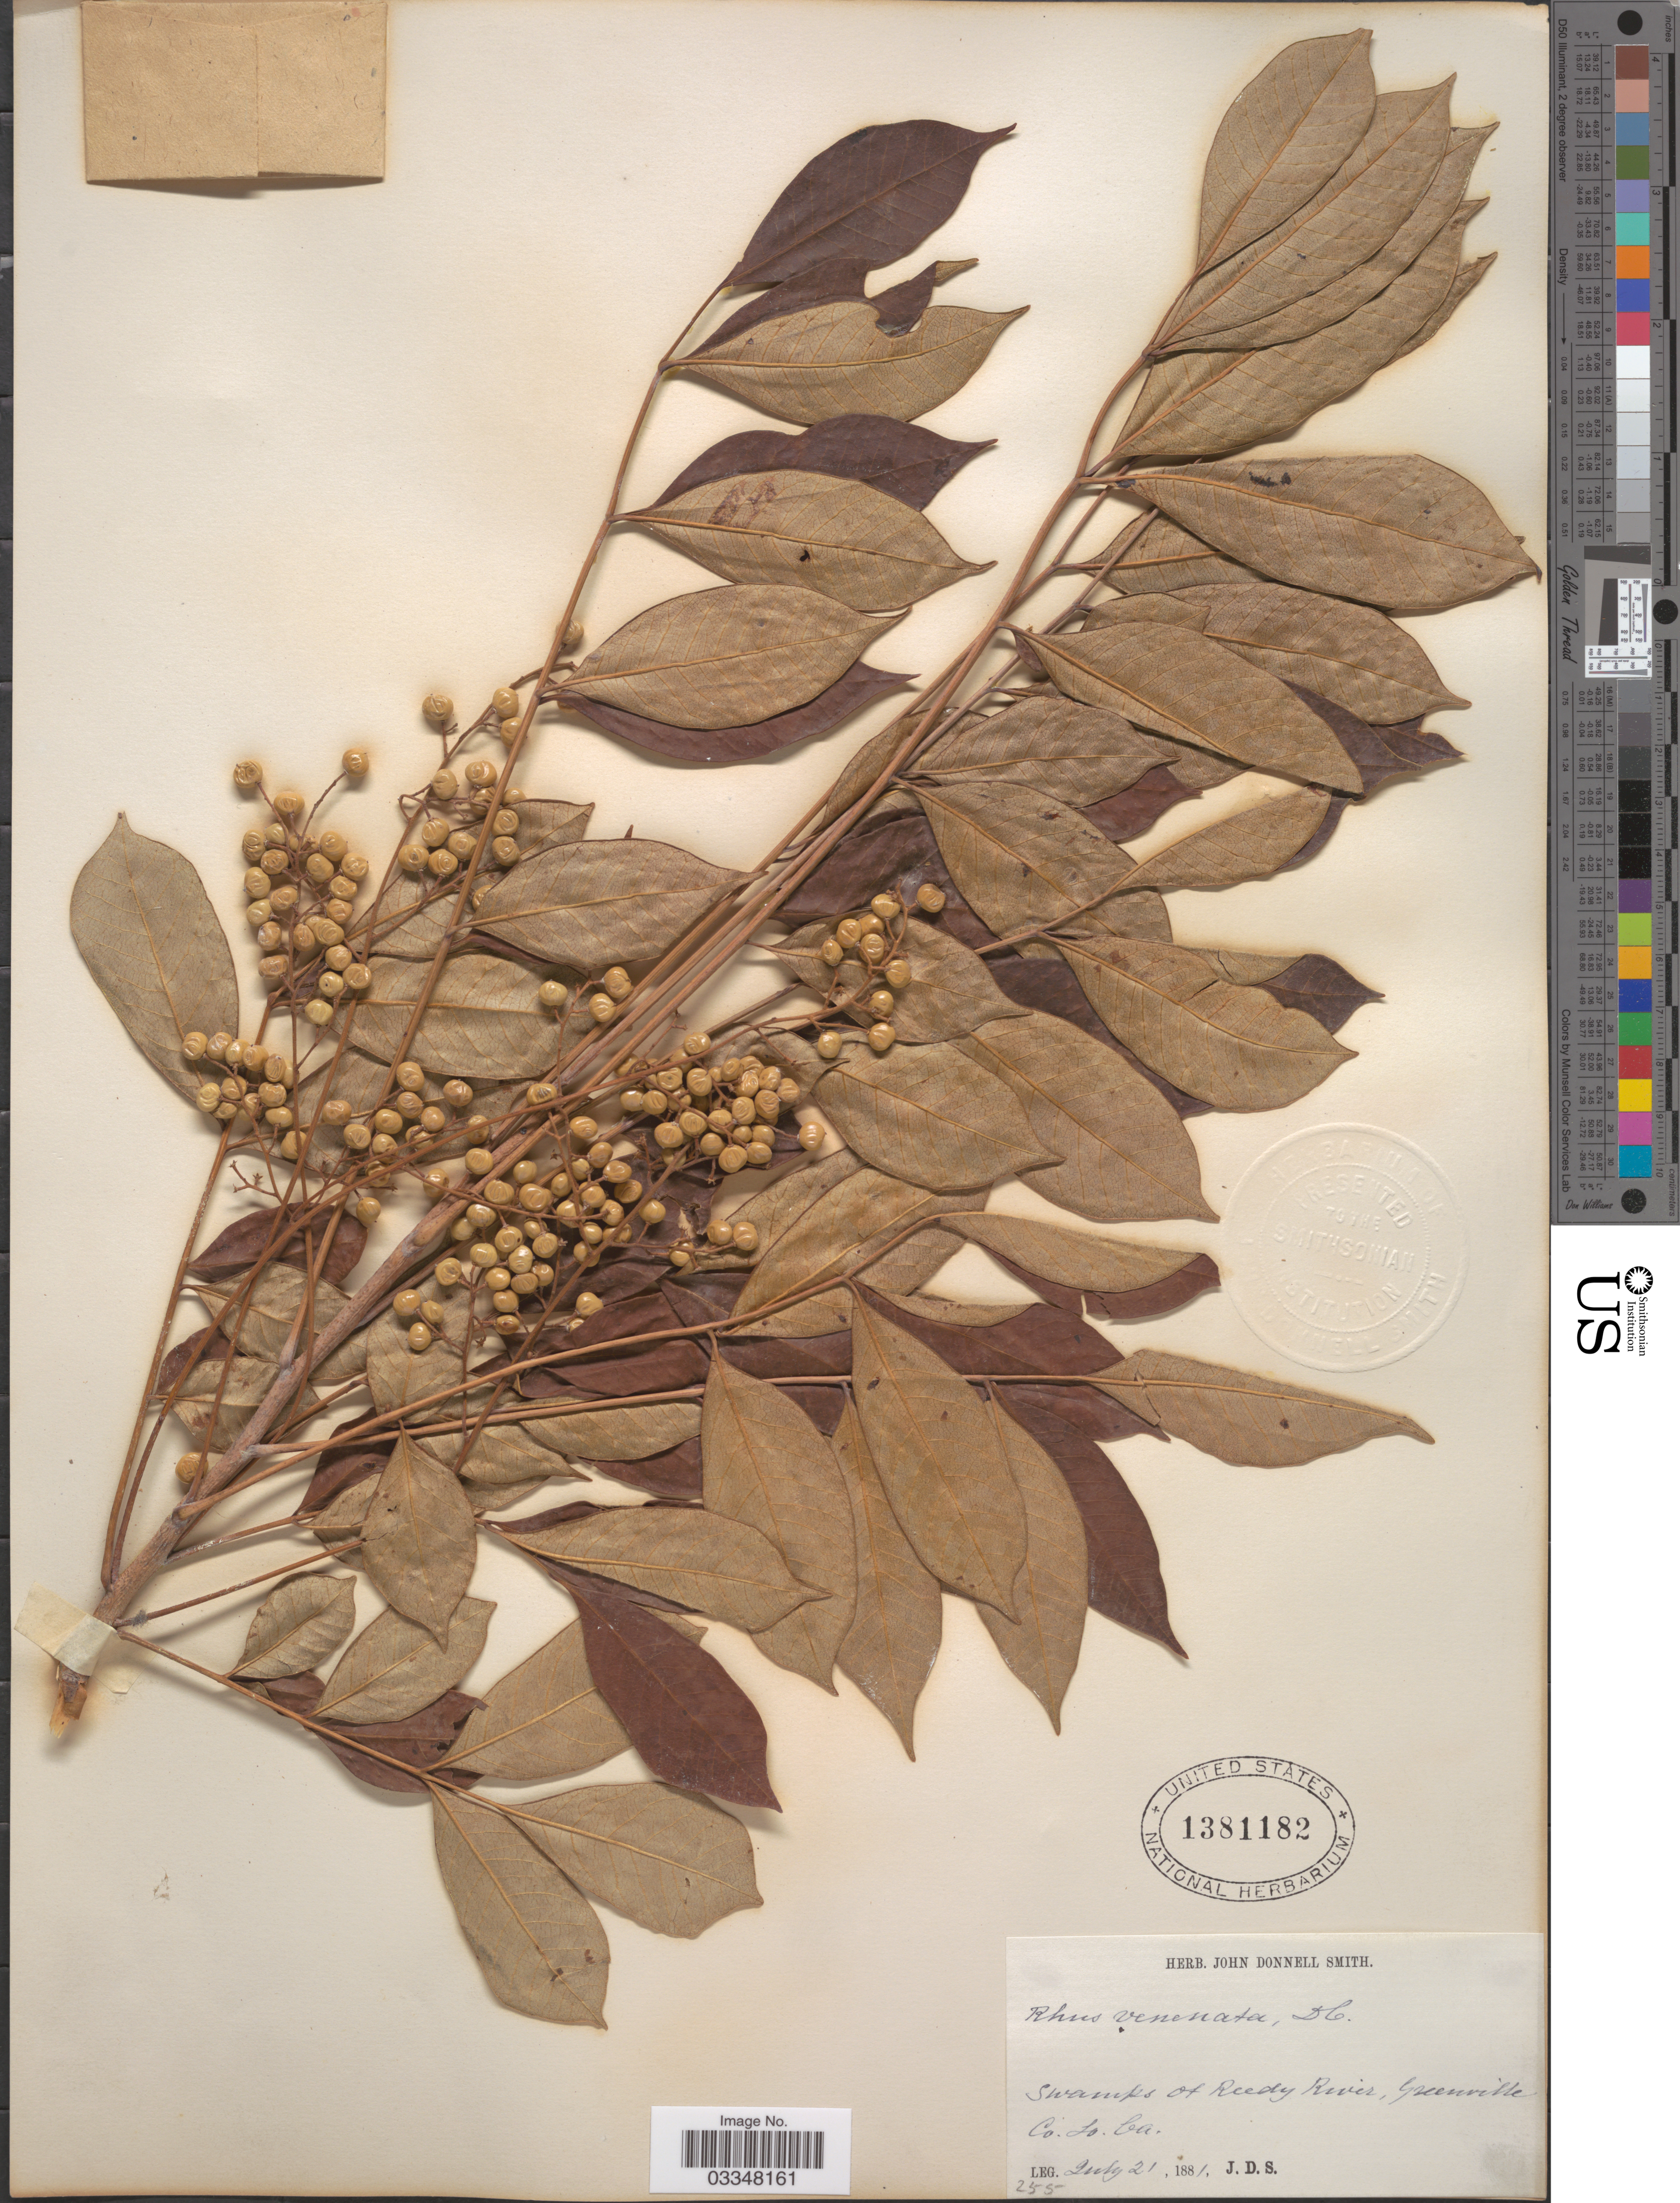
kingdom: Plantae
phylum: Tracheophyta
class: Magnoliopsida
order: Sapindales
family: Anacardiaceae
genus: Toxicodendron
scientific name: Toxicodendron vernix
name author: (L.) Kuntze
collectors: J. Donnell Smith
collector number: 255?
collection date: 1881-07-21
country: United States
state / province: South Carolina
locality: Swamps of Reedy River, Greenville Co.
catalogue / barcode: US 1381182